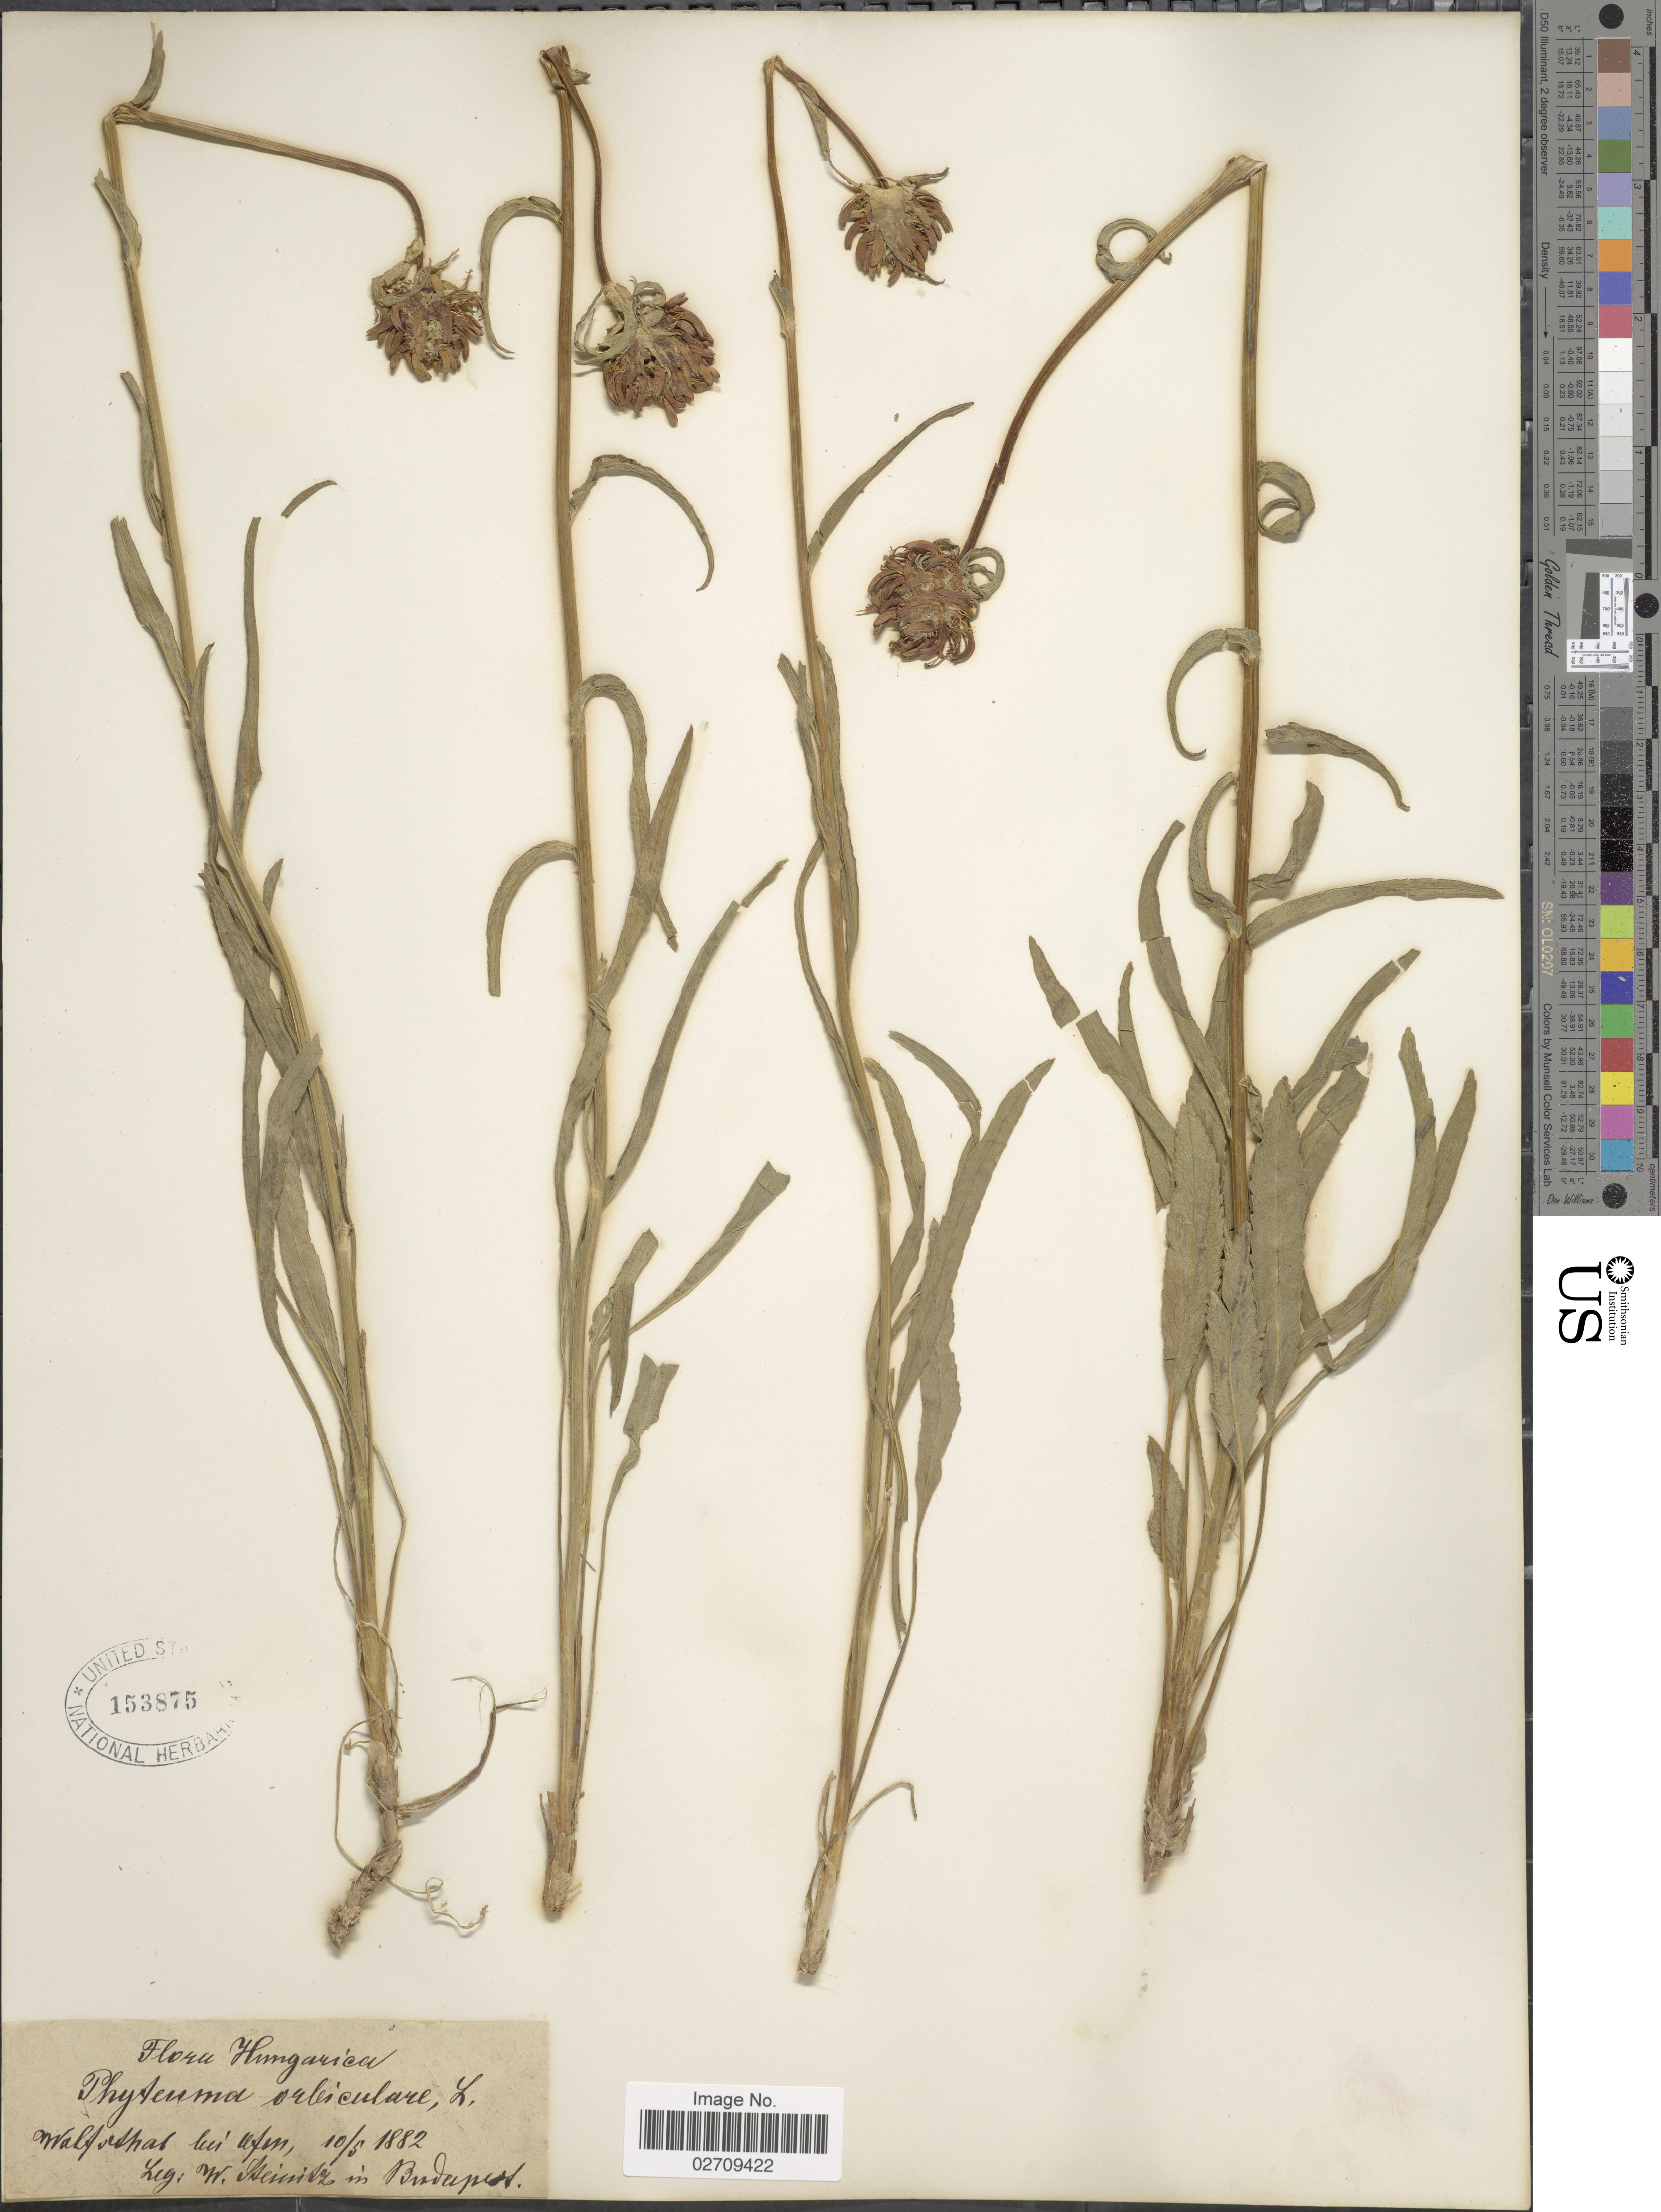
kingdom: Plantae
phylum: Tracheophyta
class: Magnoliopsida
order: Asterales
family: Campanulaceae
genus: Phyteuma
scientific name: Phyteuma orbiculare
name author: L.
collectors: W. Steinitz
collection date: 1882-05-10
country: Hungary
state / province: Budapest, Capital District of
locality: Hungarica, Walfsthal bei ufen [interpreted]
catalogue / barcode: US 153875